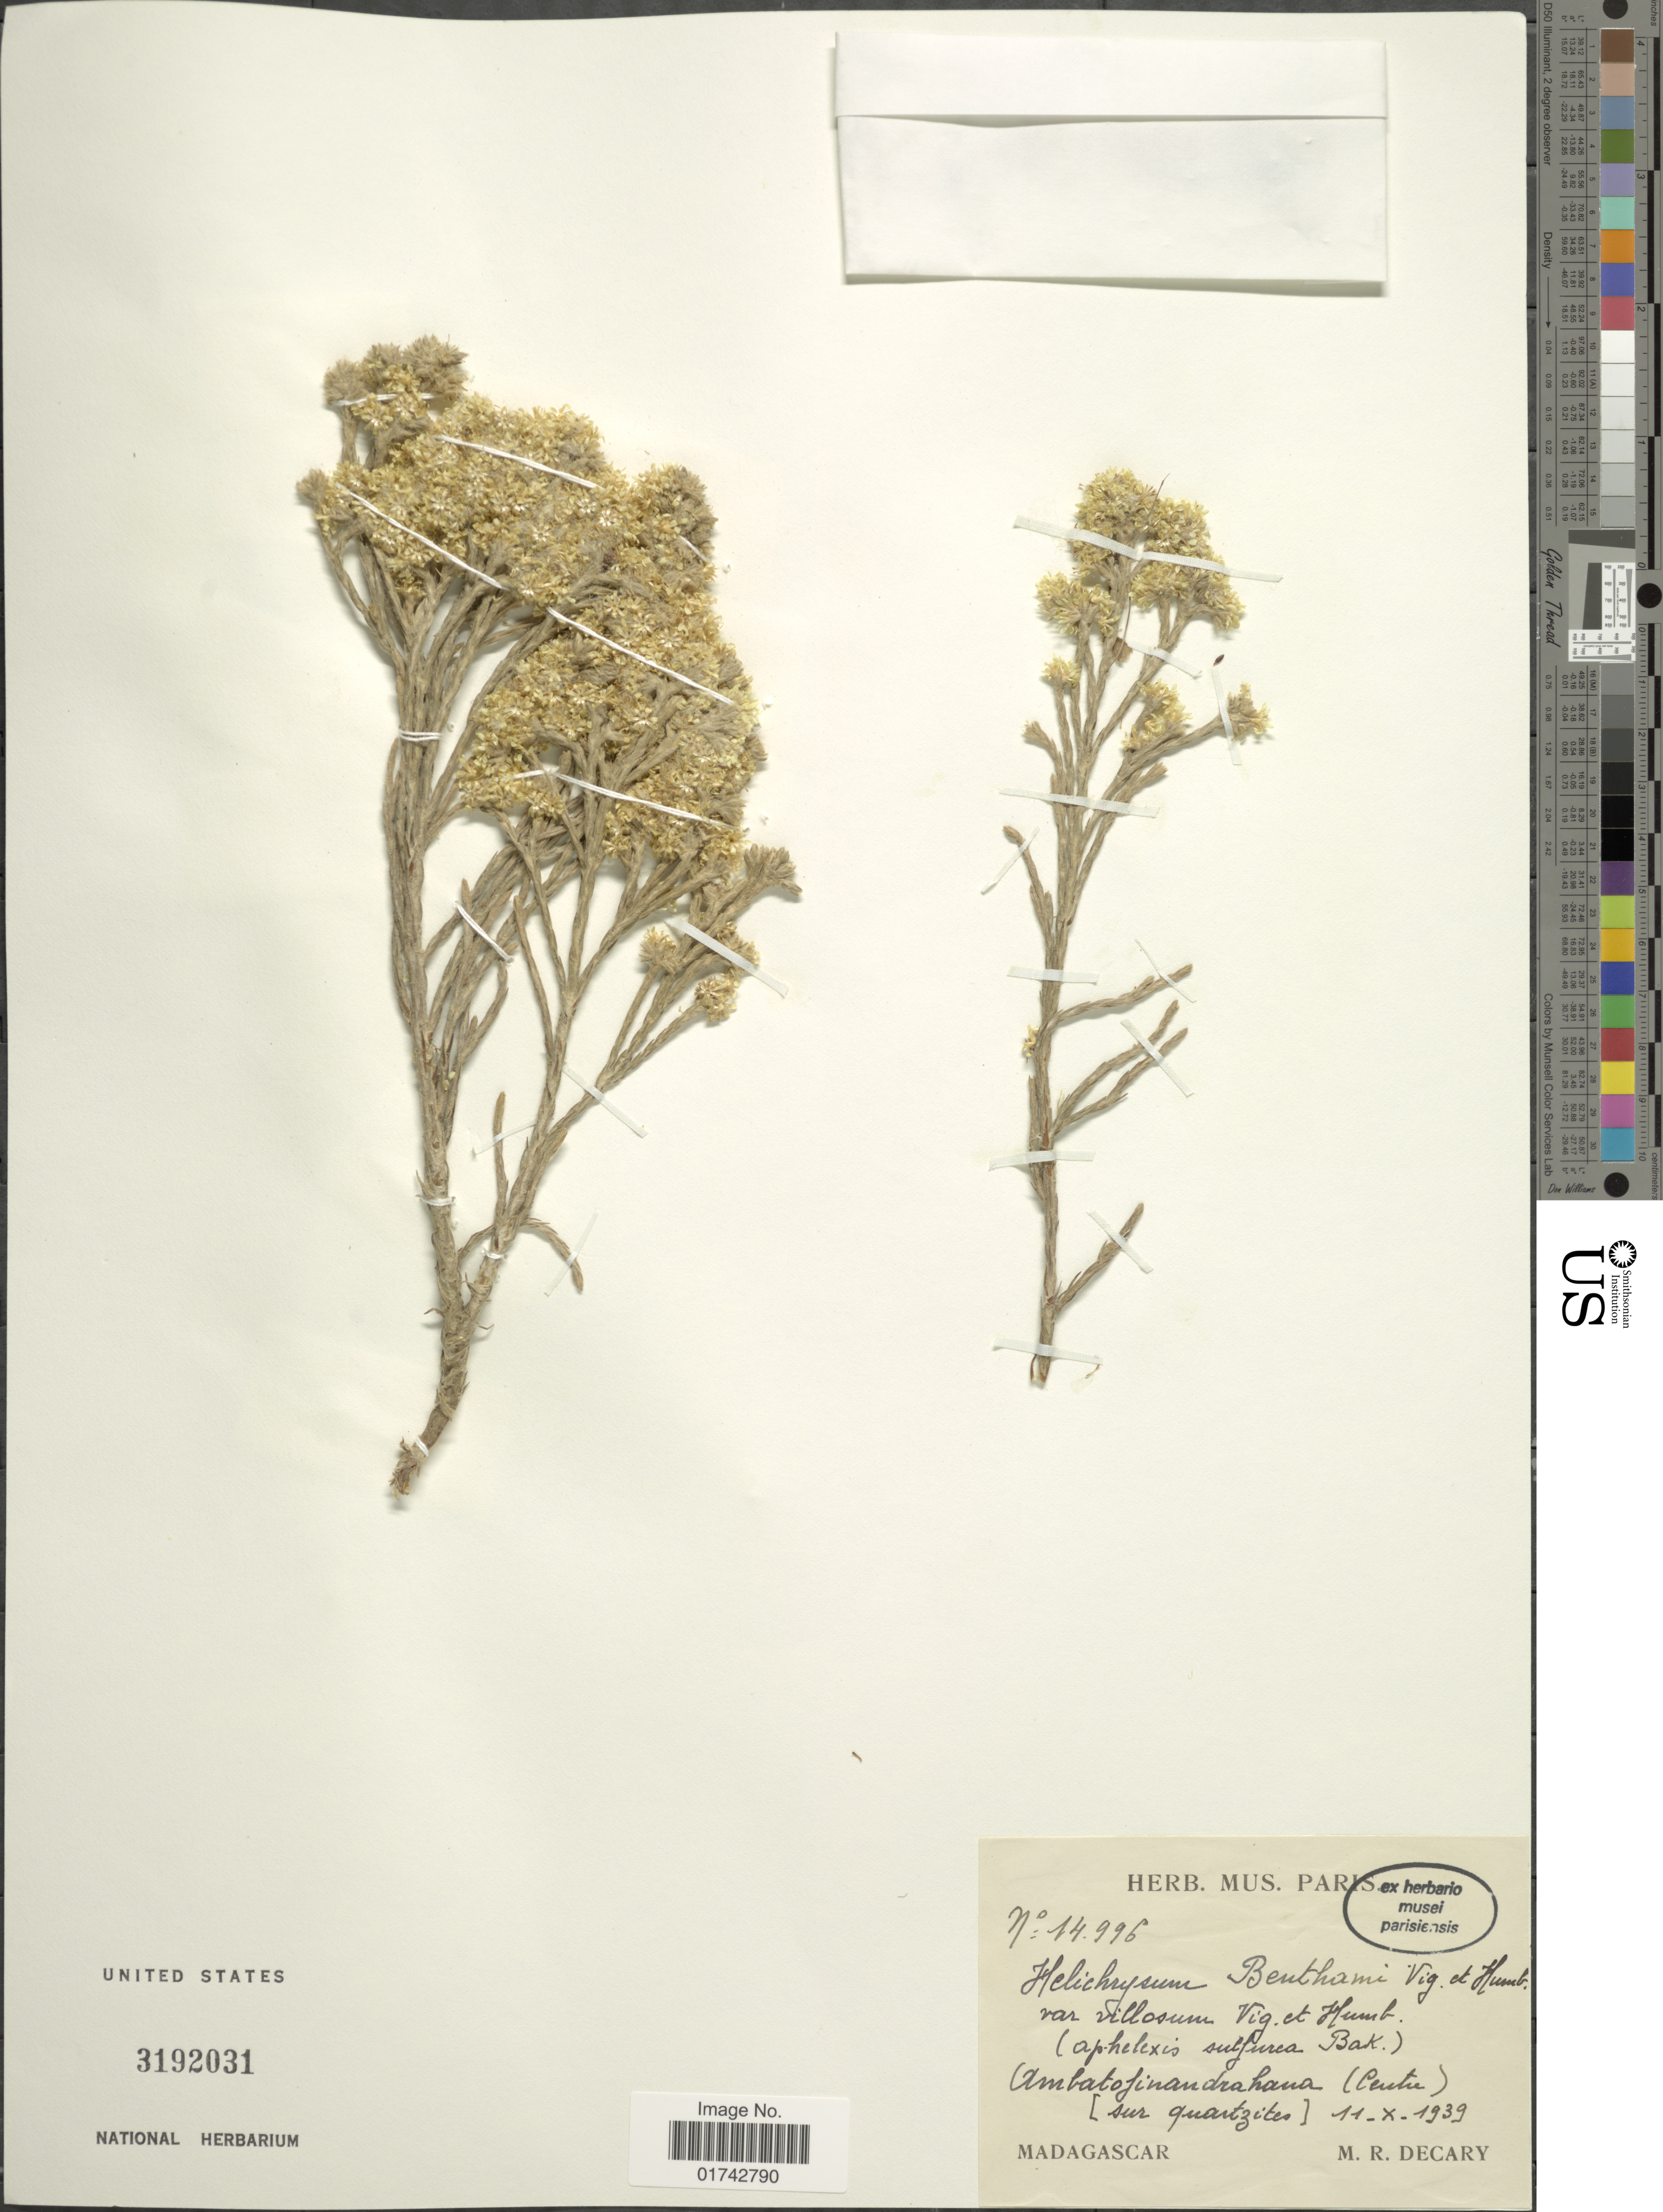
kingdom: Plantae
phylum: Tracheophyta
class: Magnoliopsida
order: Asterales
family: Asteraceae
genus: Helichrysum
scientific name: Helichrysum benthamii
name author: R. Vig. & Humbert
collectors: R. Decary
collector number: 14996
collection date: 1939-10-11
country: Madagascar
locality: Umbatofinandrahana (Centre)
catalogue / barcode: US 3192031